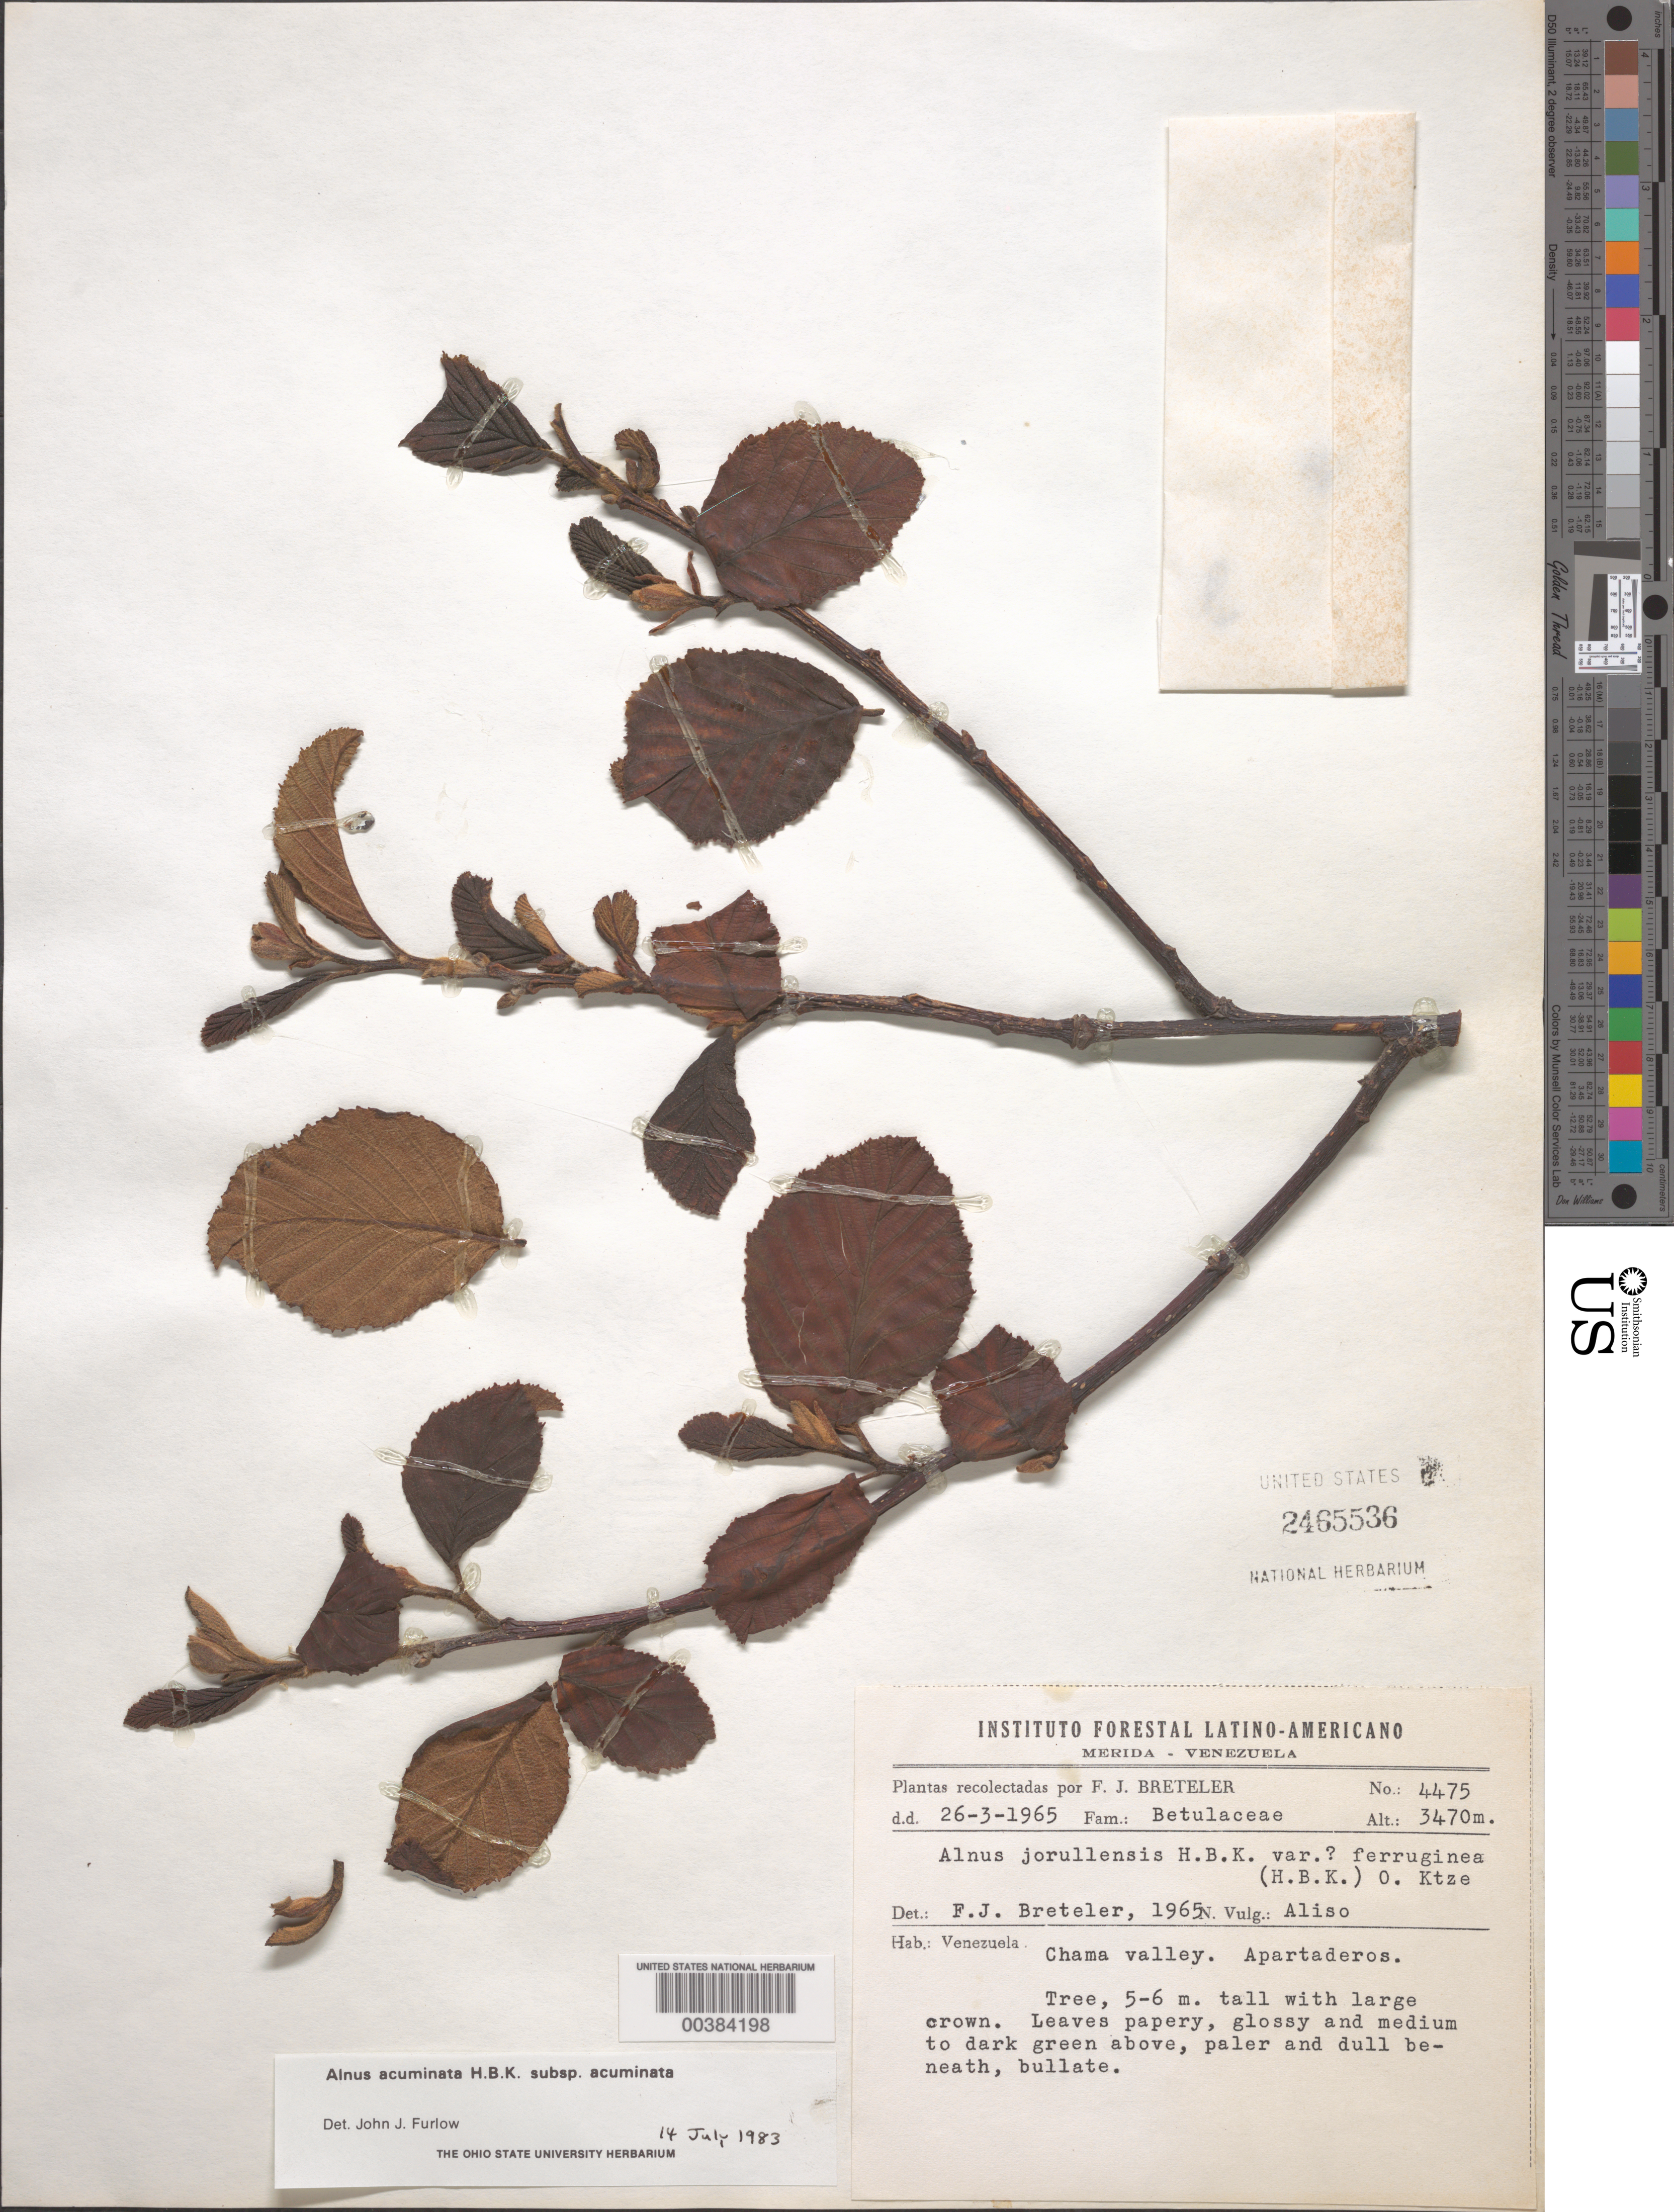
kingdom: Plantae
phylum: Tracheophyta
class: Magnoliopsida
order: Fagales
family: Betulaceae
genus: Alnus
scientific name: Alnus acuminata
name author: Kunth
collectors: F. J. Breteler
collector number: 4475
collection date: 1965-03-26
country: Venezuela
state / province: Mérida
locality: Chama valley. Apartaderos.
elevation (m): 3470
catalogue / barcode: US 2465536